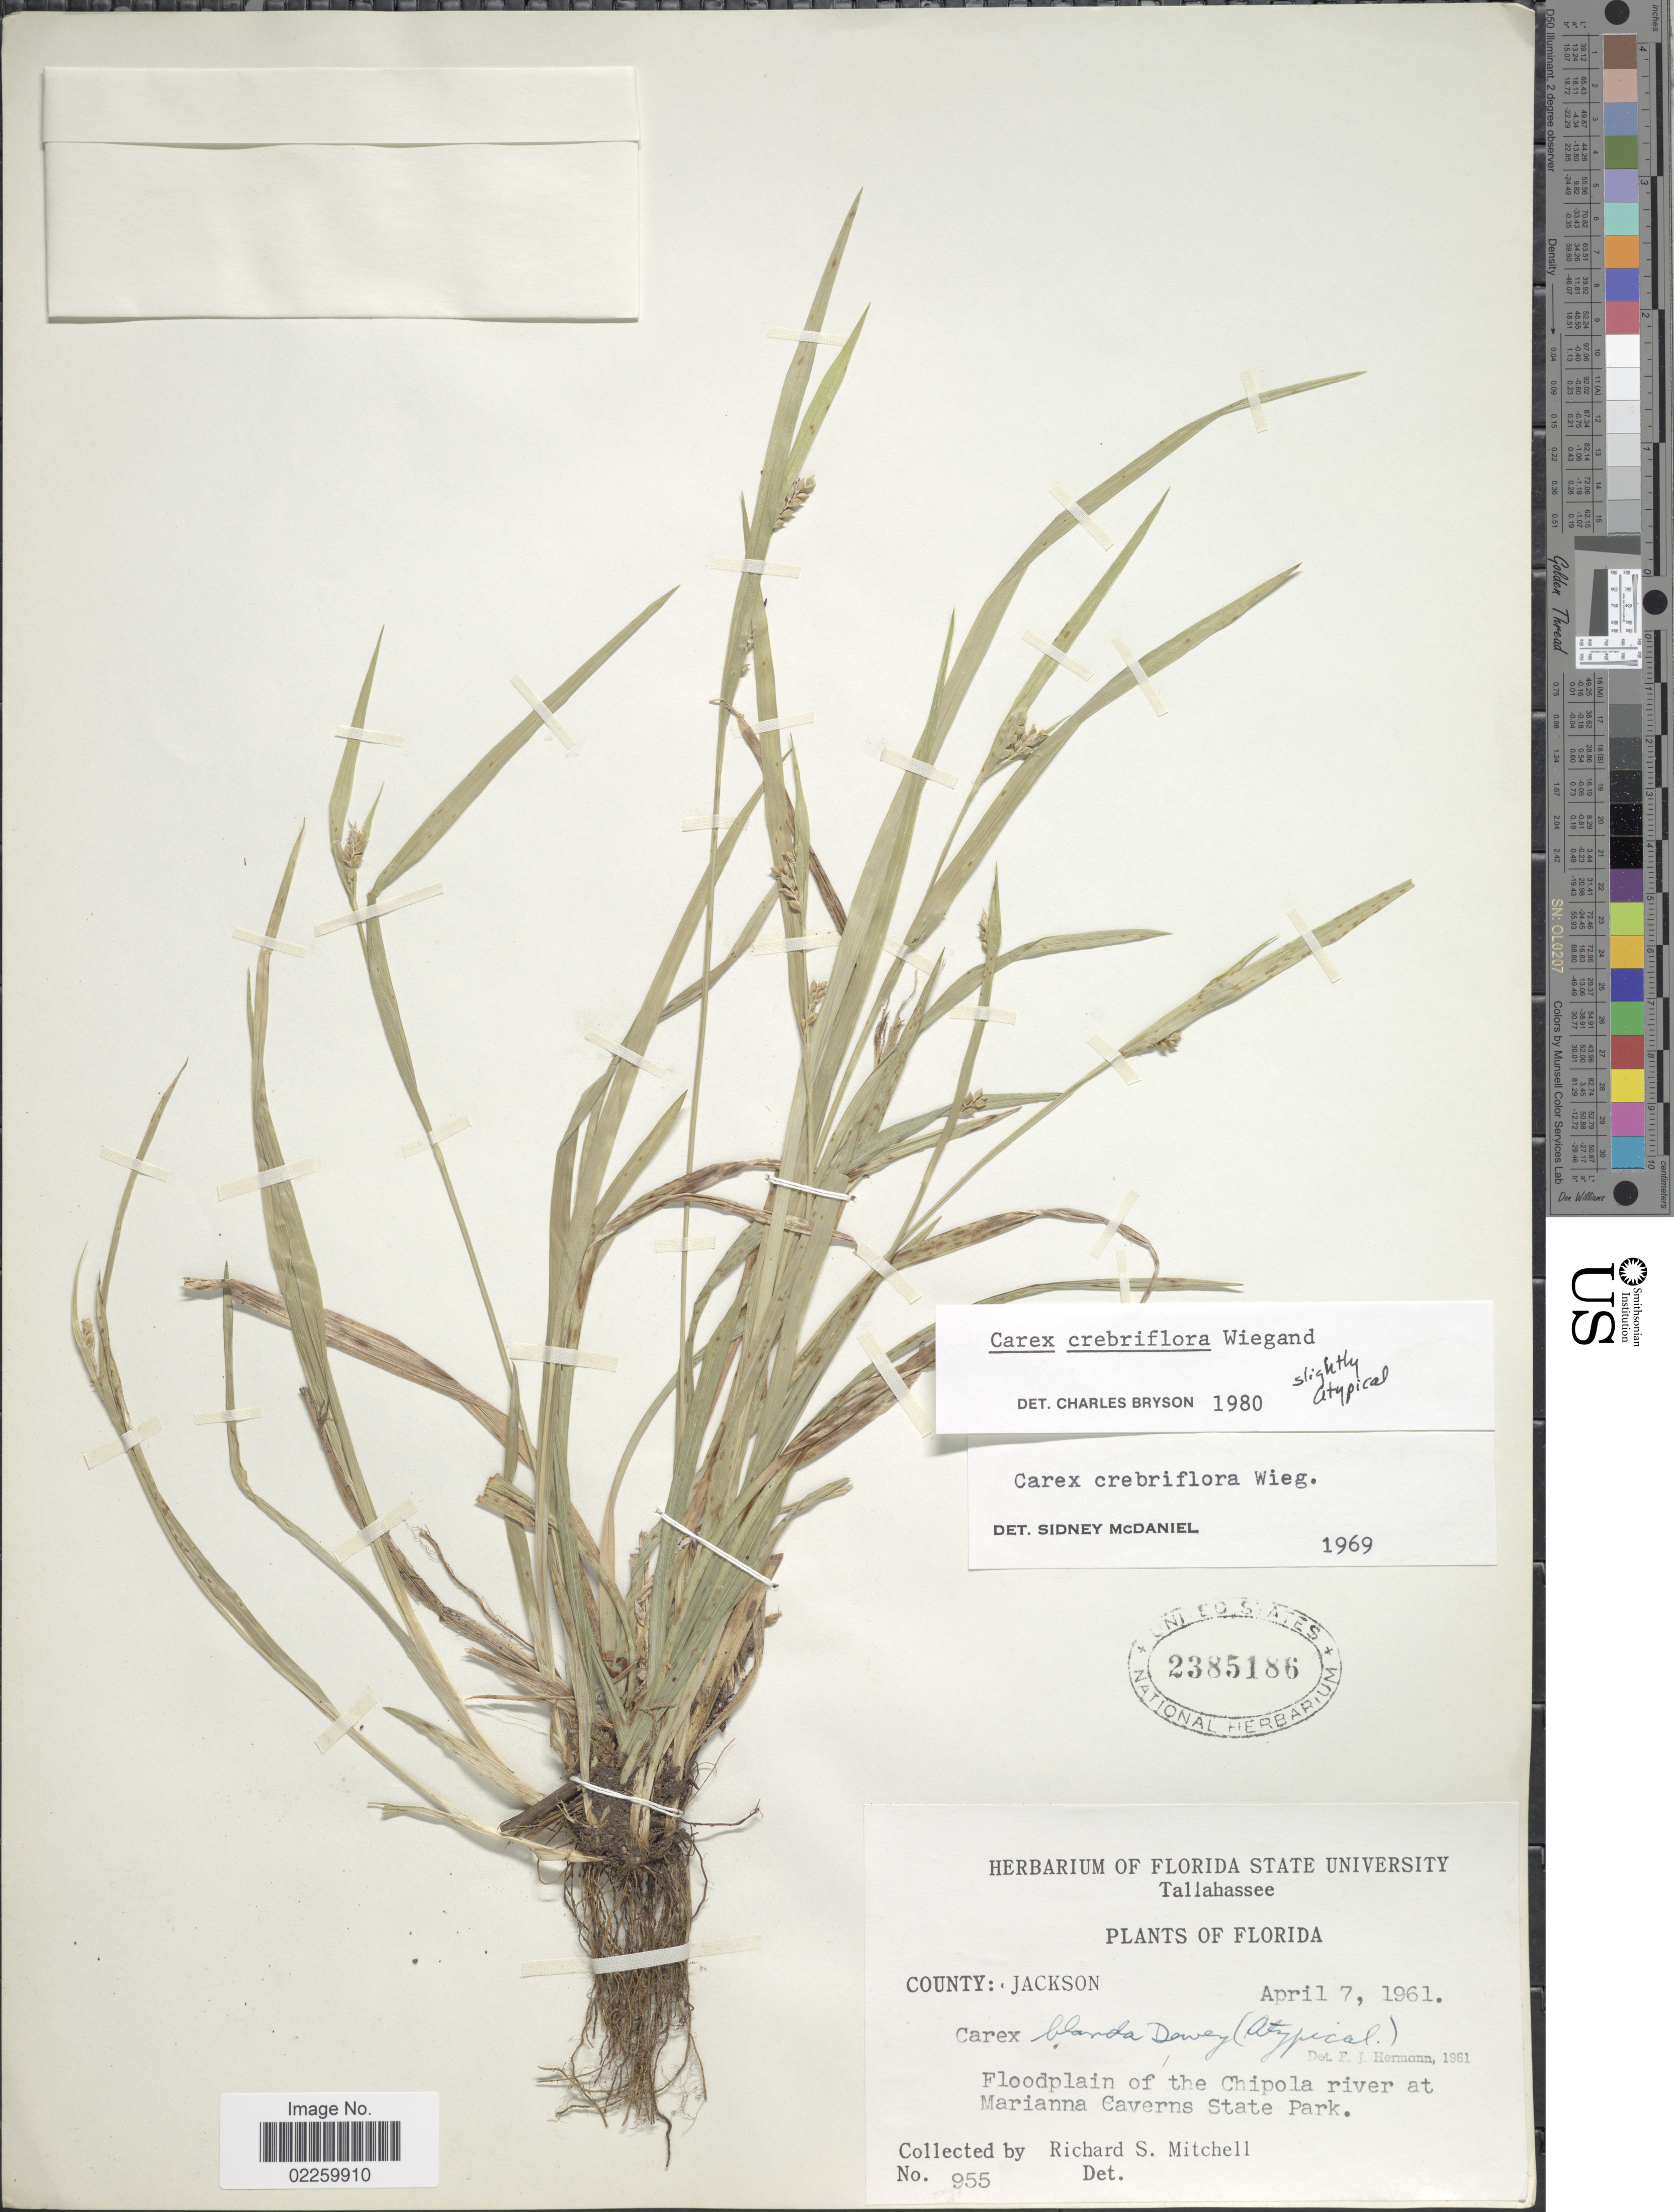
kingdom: Plantae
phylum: Tracheophyta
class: Liliopsida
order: Poales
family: Cyperaceae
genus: Carex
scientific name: Carex crebriflora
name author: Wiegand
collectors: R. S. Mitchell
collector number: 955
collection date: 1961-04-07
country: United States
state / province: Florida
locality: Tallahassee, Floodplain of the Chipola river at Marianna Caverns State Park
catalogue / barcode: US 2385186